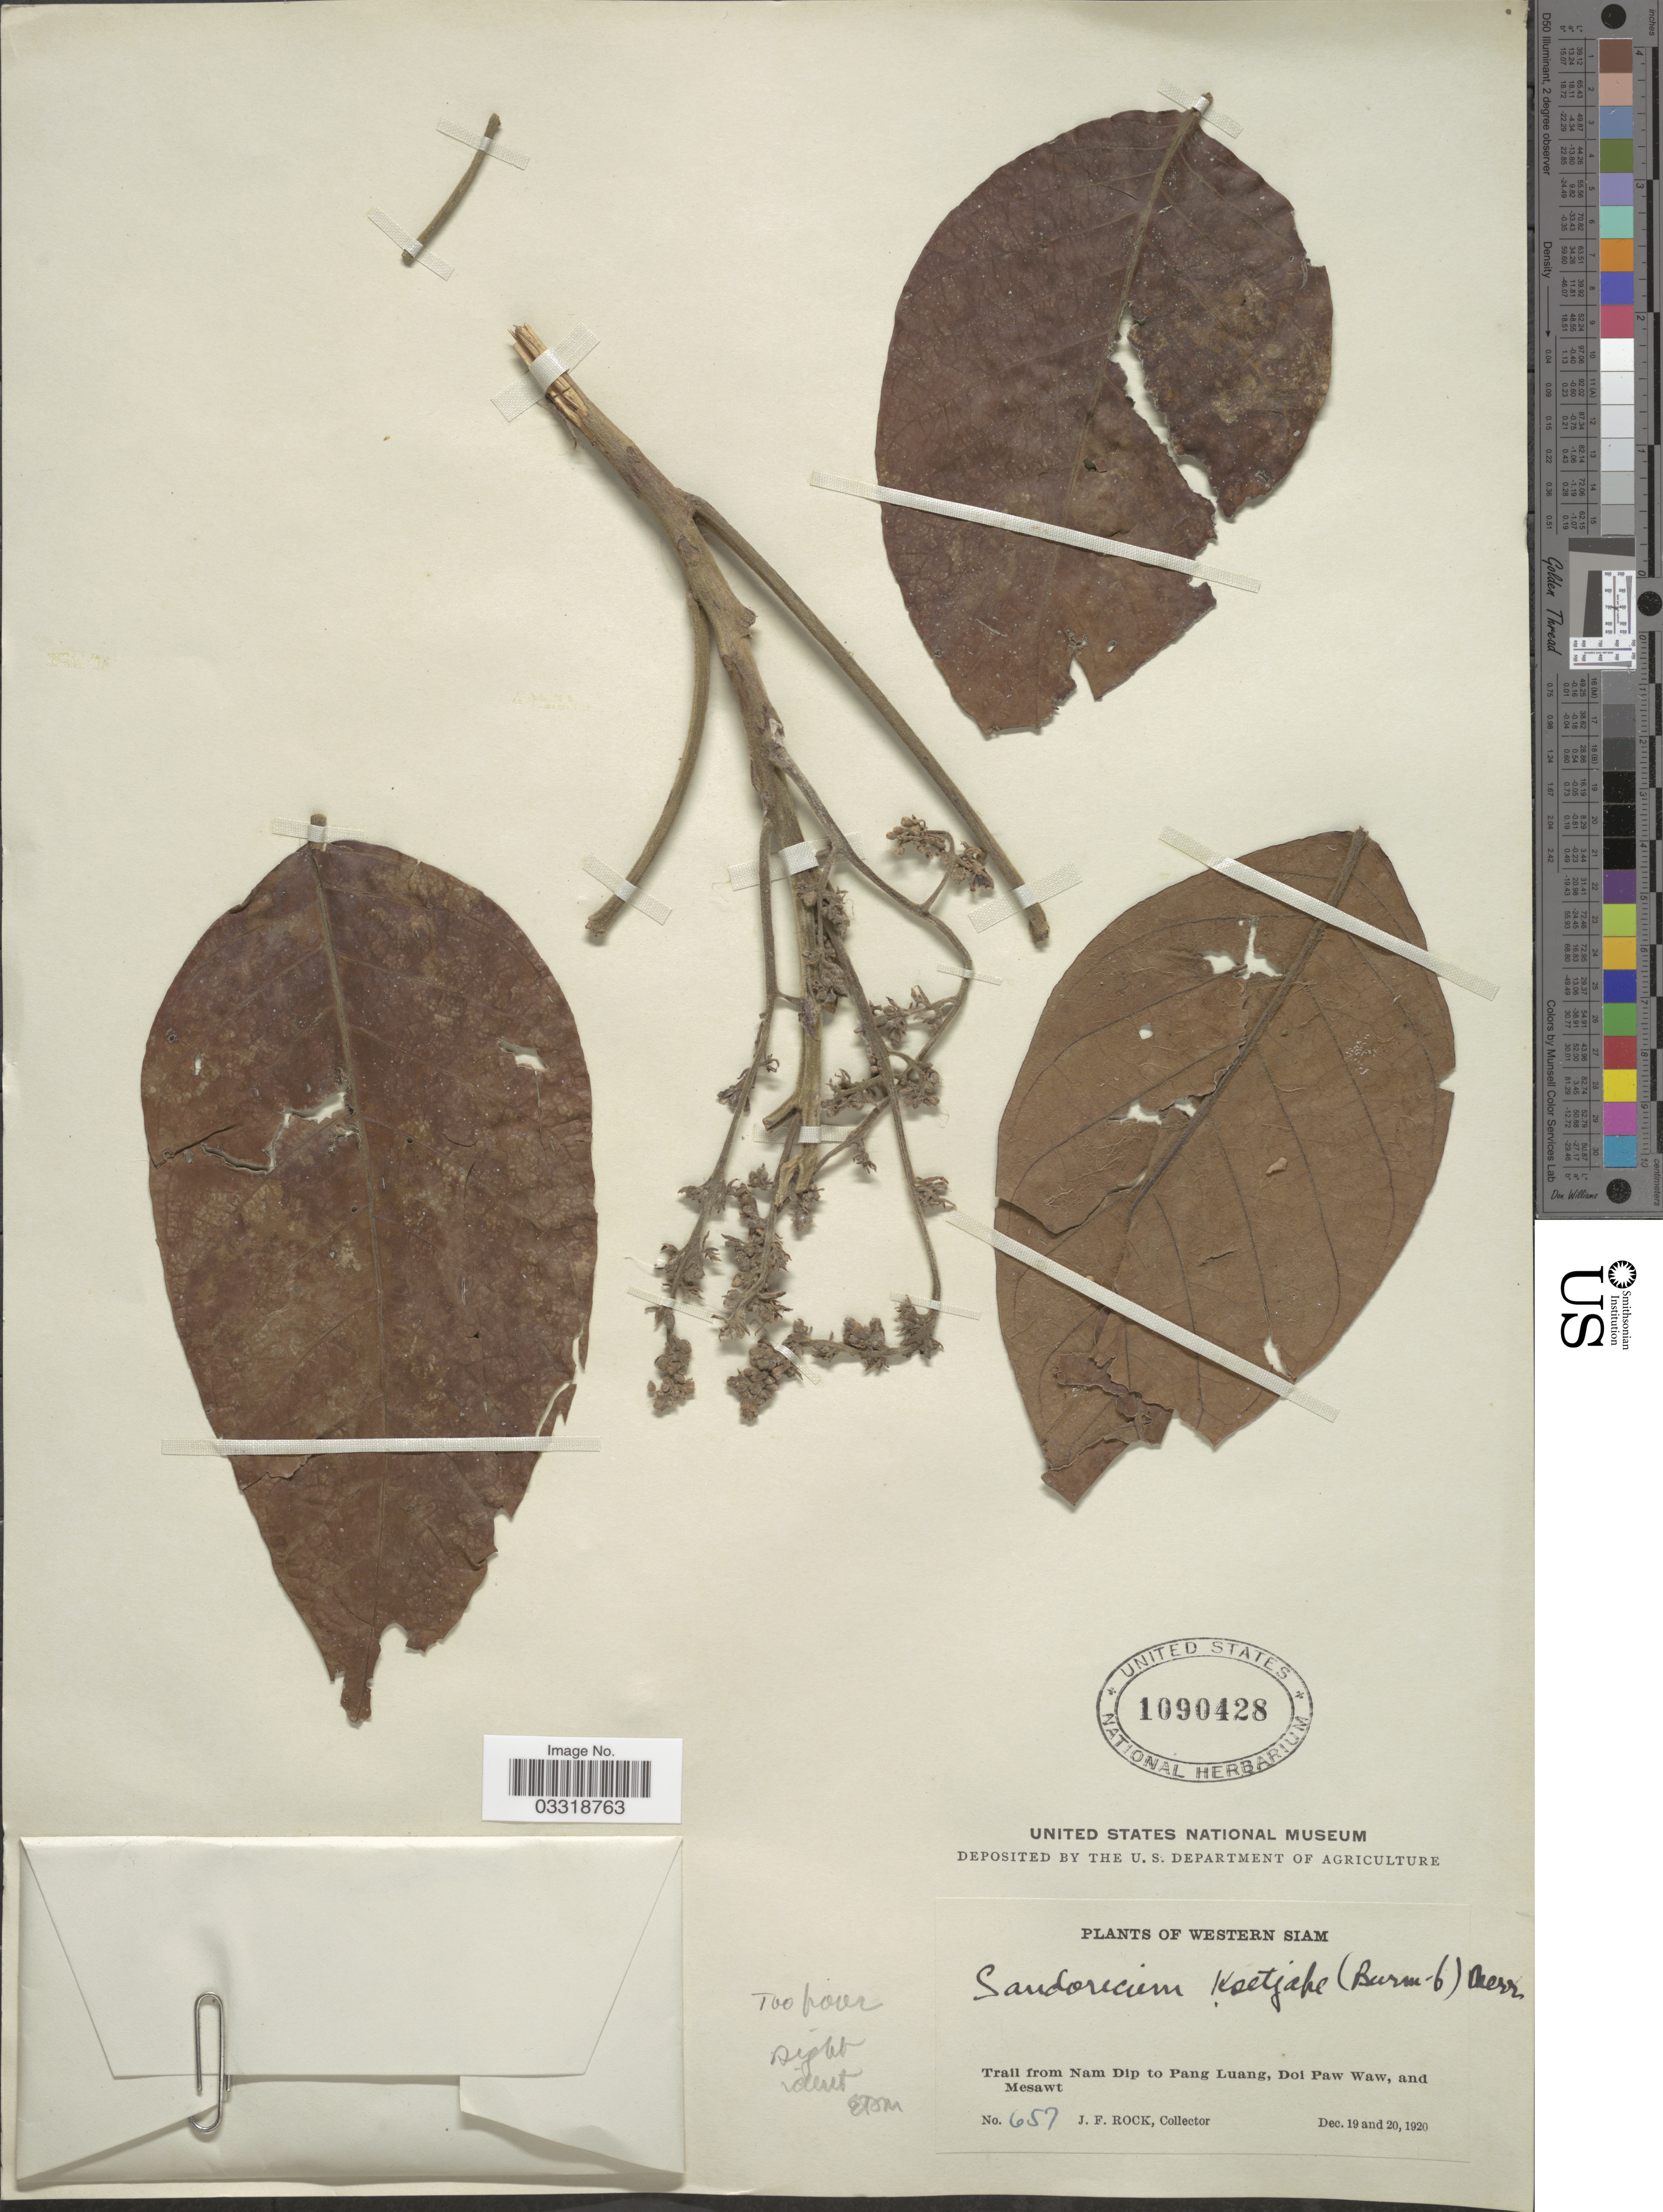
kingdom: Plantae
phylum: Tracheophyta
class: Magnoliopsida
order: Sapindales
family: Meliaceae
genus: Sandoricum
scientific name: Sandoricum koetjape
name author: (Burm. f.) Merr.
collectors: J. Rock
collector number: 657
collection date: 1920-12-19/1920-12-20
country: Thailand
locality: Western Siam. Trail from Nam Dip to Pang Luang, Doi Paw Waw, and Mesawt.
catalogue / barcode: US 1090428